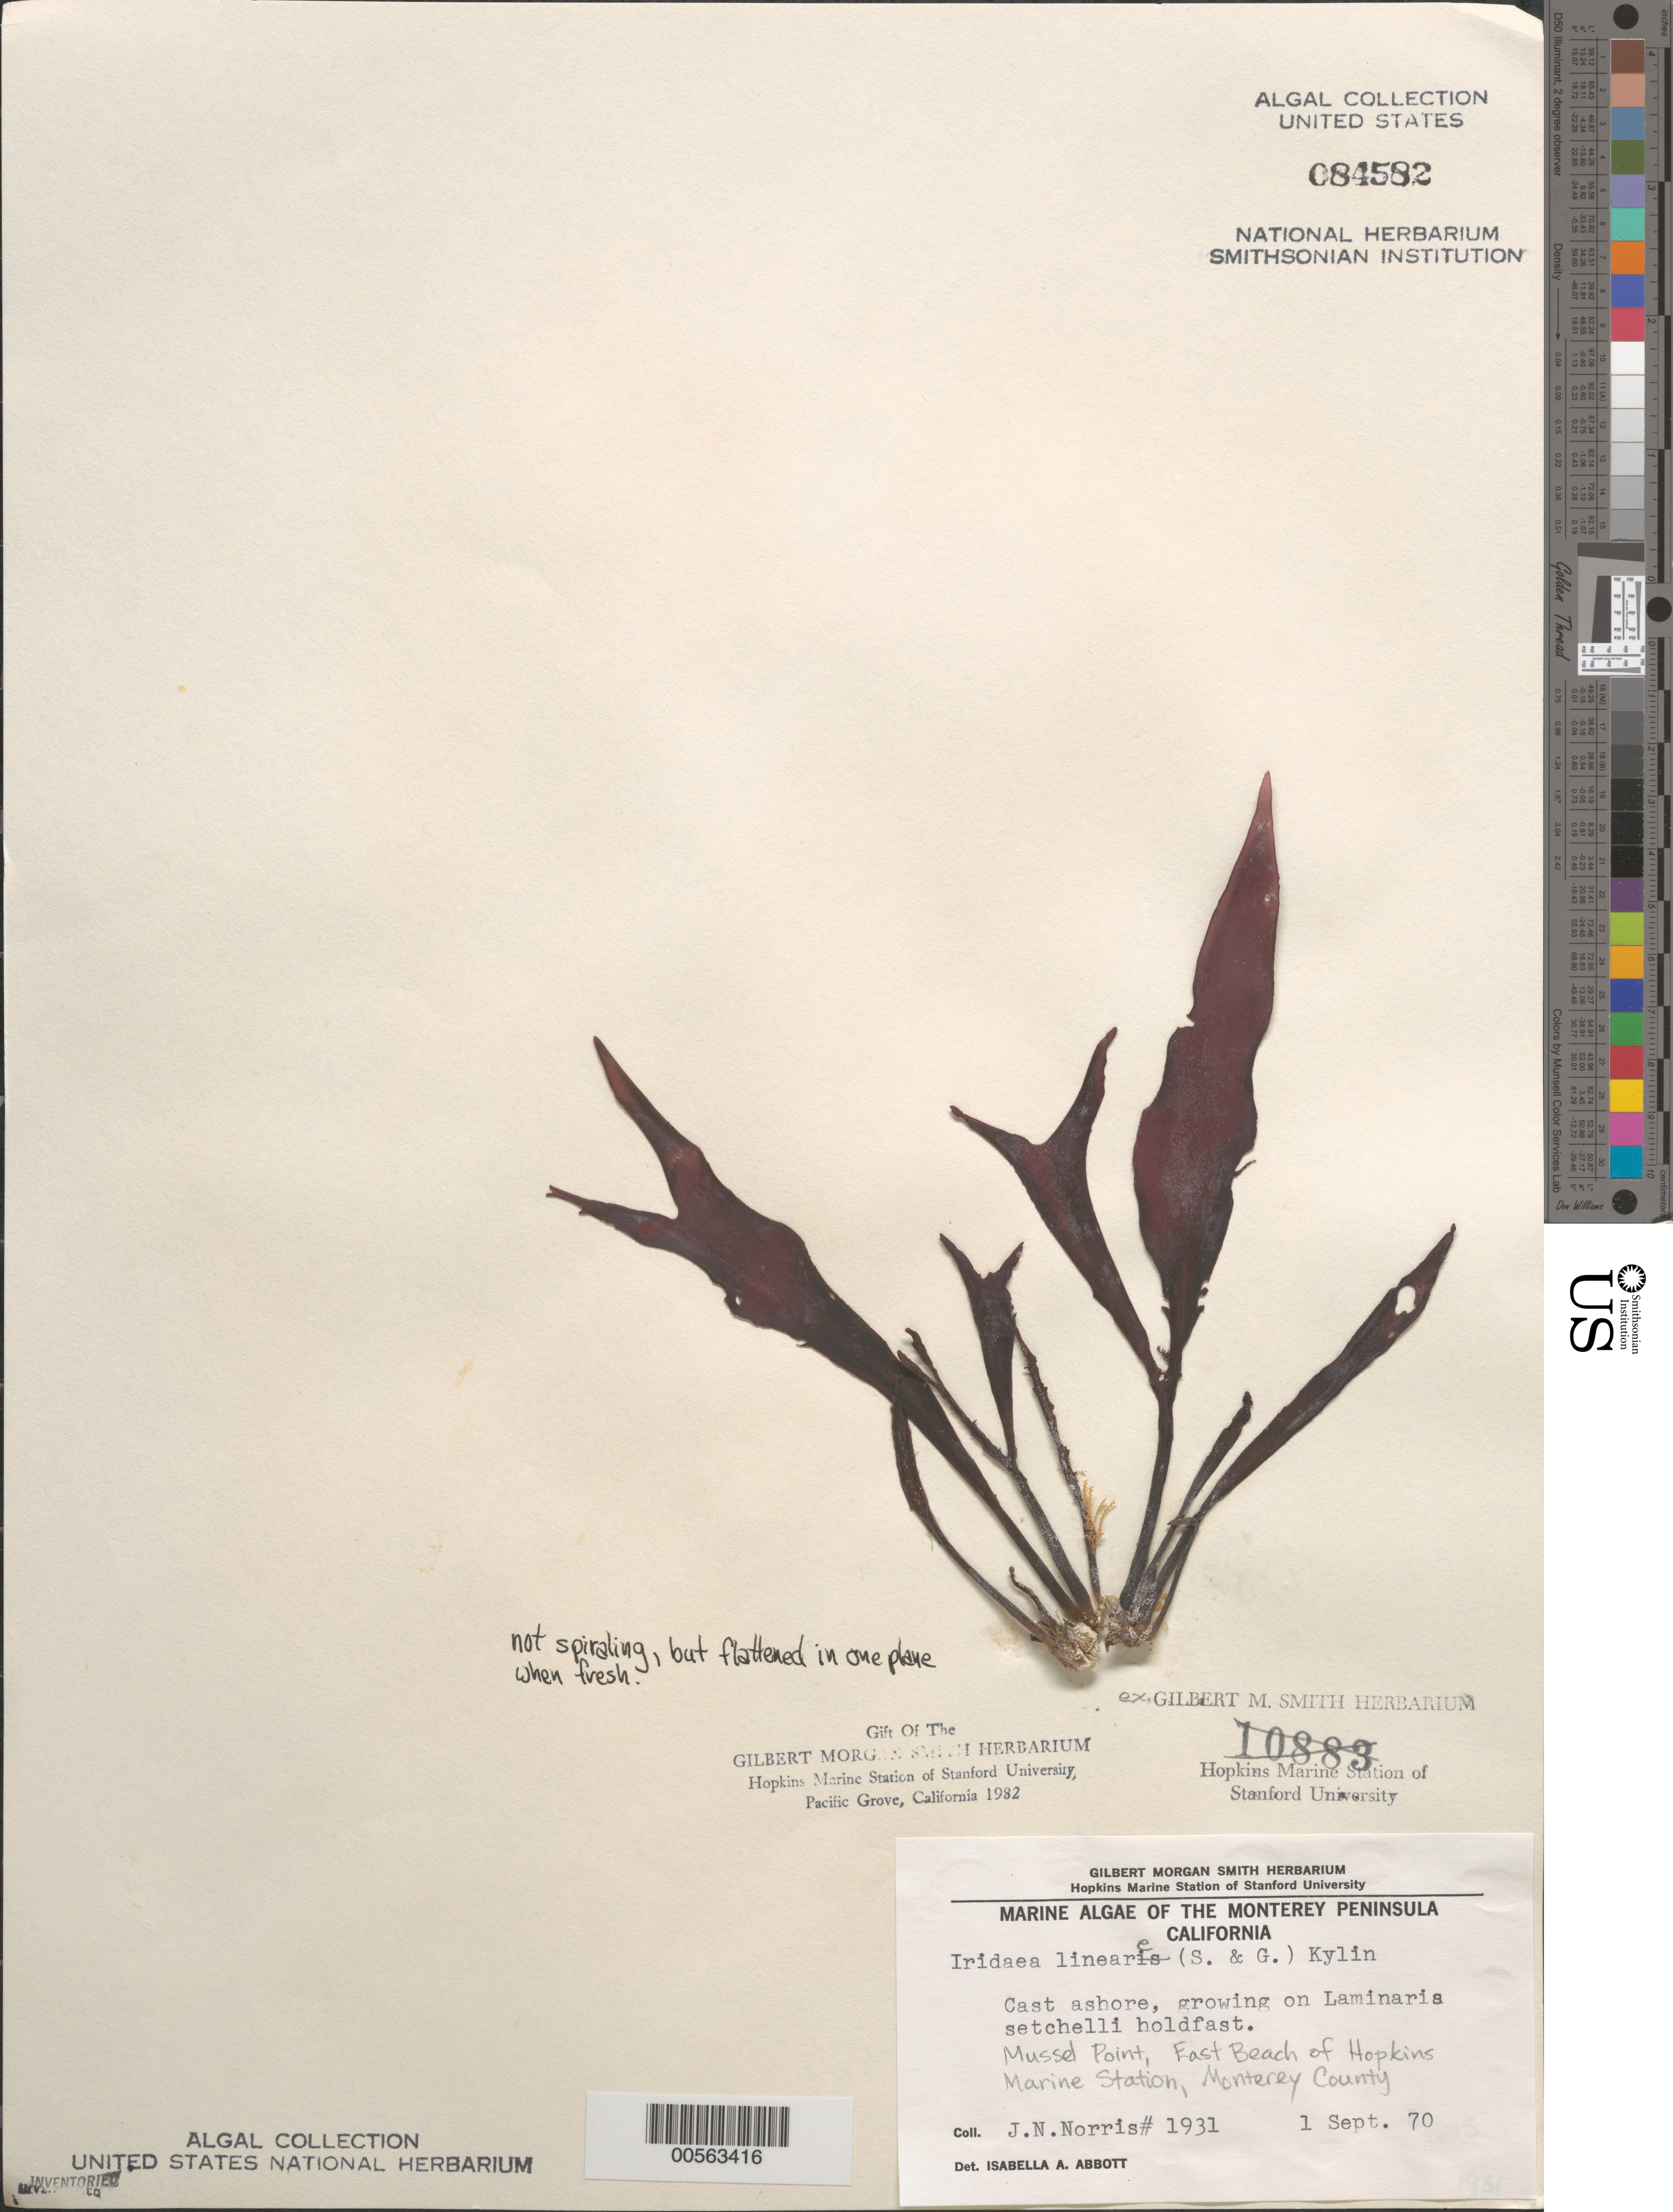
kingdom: Plantae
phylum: Rhodophyta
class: Florideophyceae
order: Gigartinales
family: Gigartinaceae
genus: Mazzaella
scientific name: Mazzaella linearis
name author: (Setchell & N.L. Gardner) Fredericq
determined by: Algae name updating Project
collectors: J. N. Norris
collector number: JN-1931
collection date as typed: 01 Sep 1970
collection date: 1970-09-01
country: United States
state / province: California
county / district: Monterey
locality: Mussel Point, east beach of Hopkins Marine Station, Pacific Grove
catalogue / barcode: US 84582